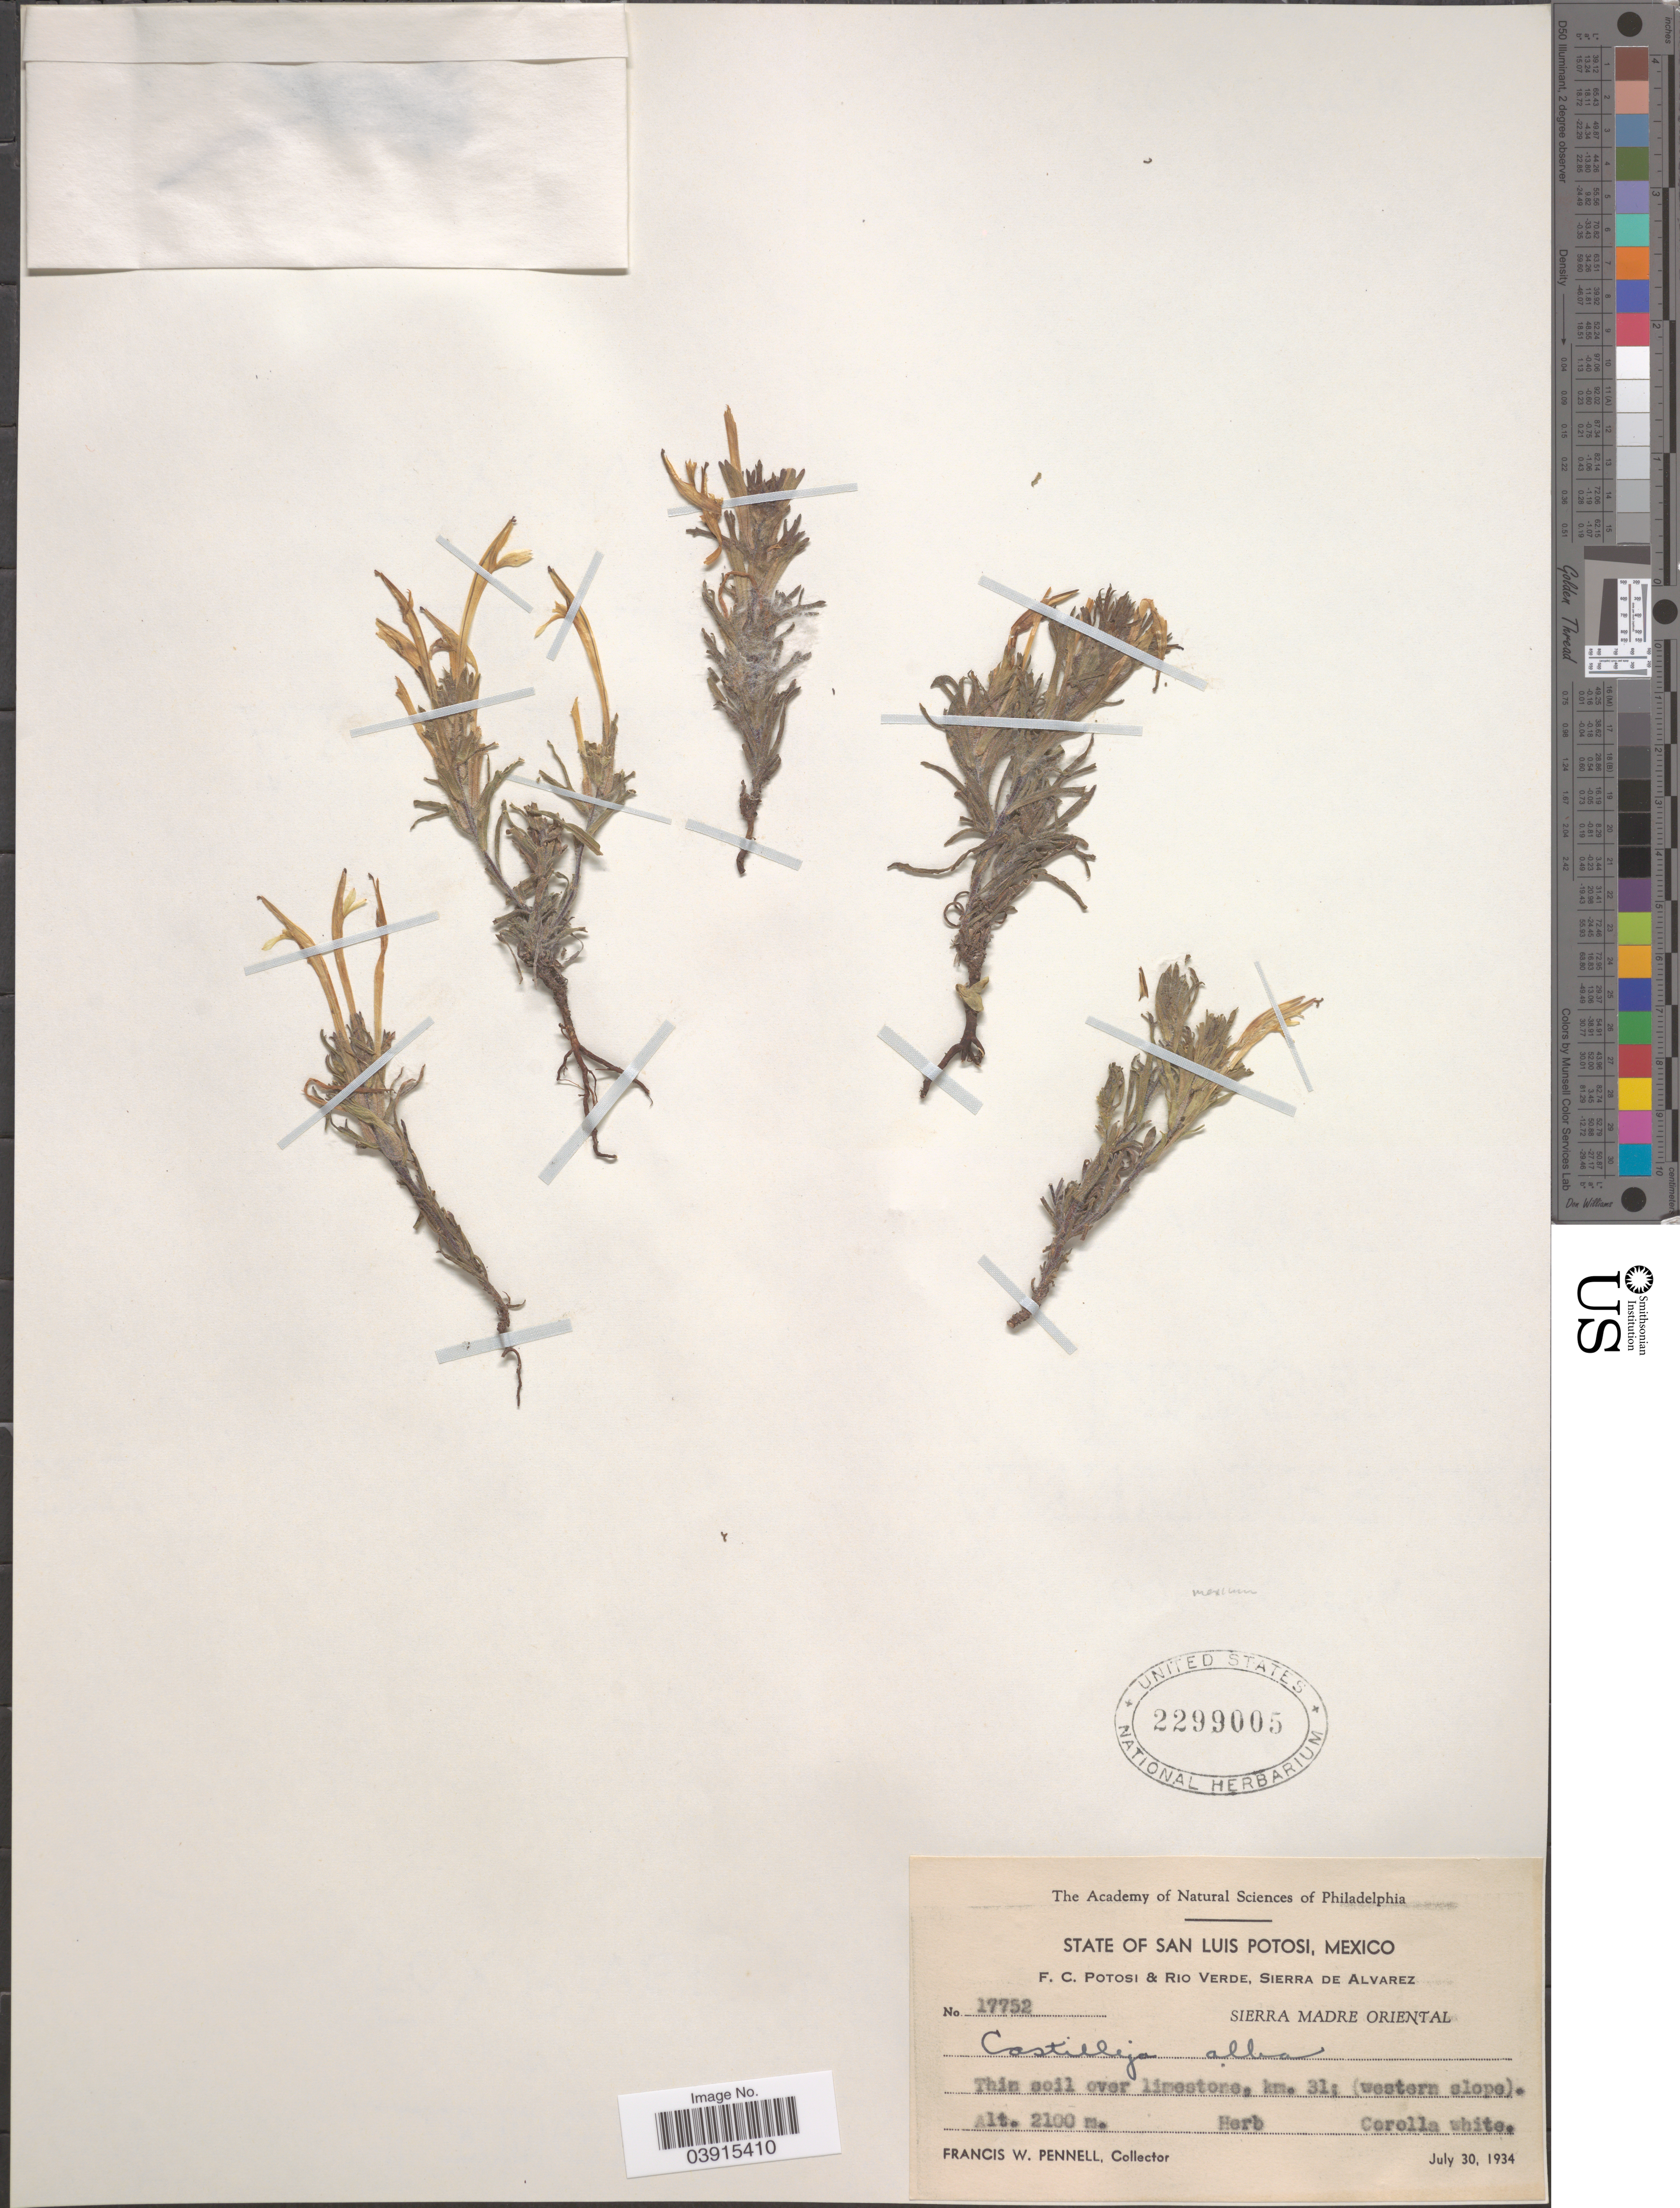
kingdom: Plantae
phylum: Tracheophyta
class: Magnoliopsida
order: Lamiales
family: Orobanchaceae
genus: Castilleja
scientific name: Castilleja mexicana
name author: (Hemsl.) A. Gray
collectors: F. W. Pennell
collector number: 17752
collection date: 1934-07-30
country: Mexico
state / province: San Luis Potosí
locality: F.C. Potosi & Rio Verde, Sierra de Alvarez. Sierra Madre Oriental. Thin soil over limestone, km. 31; (western slope).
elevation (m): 2100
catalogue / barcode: US 2299005